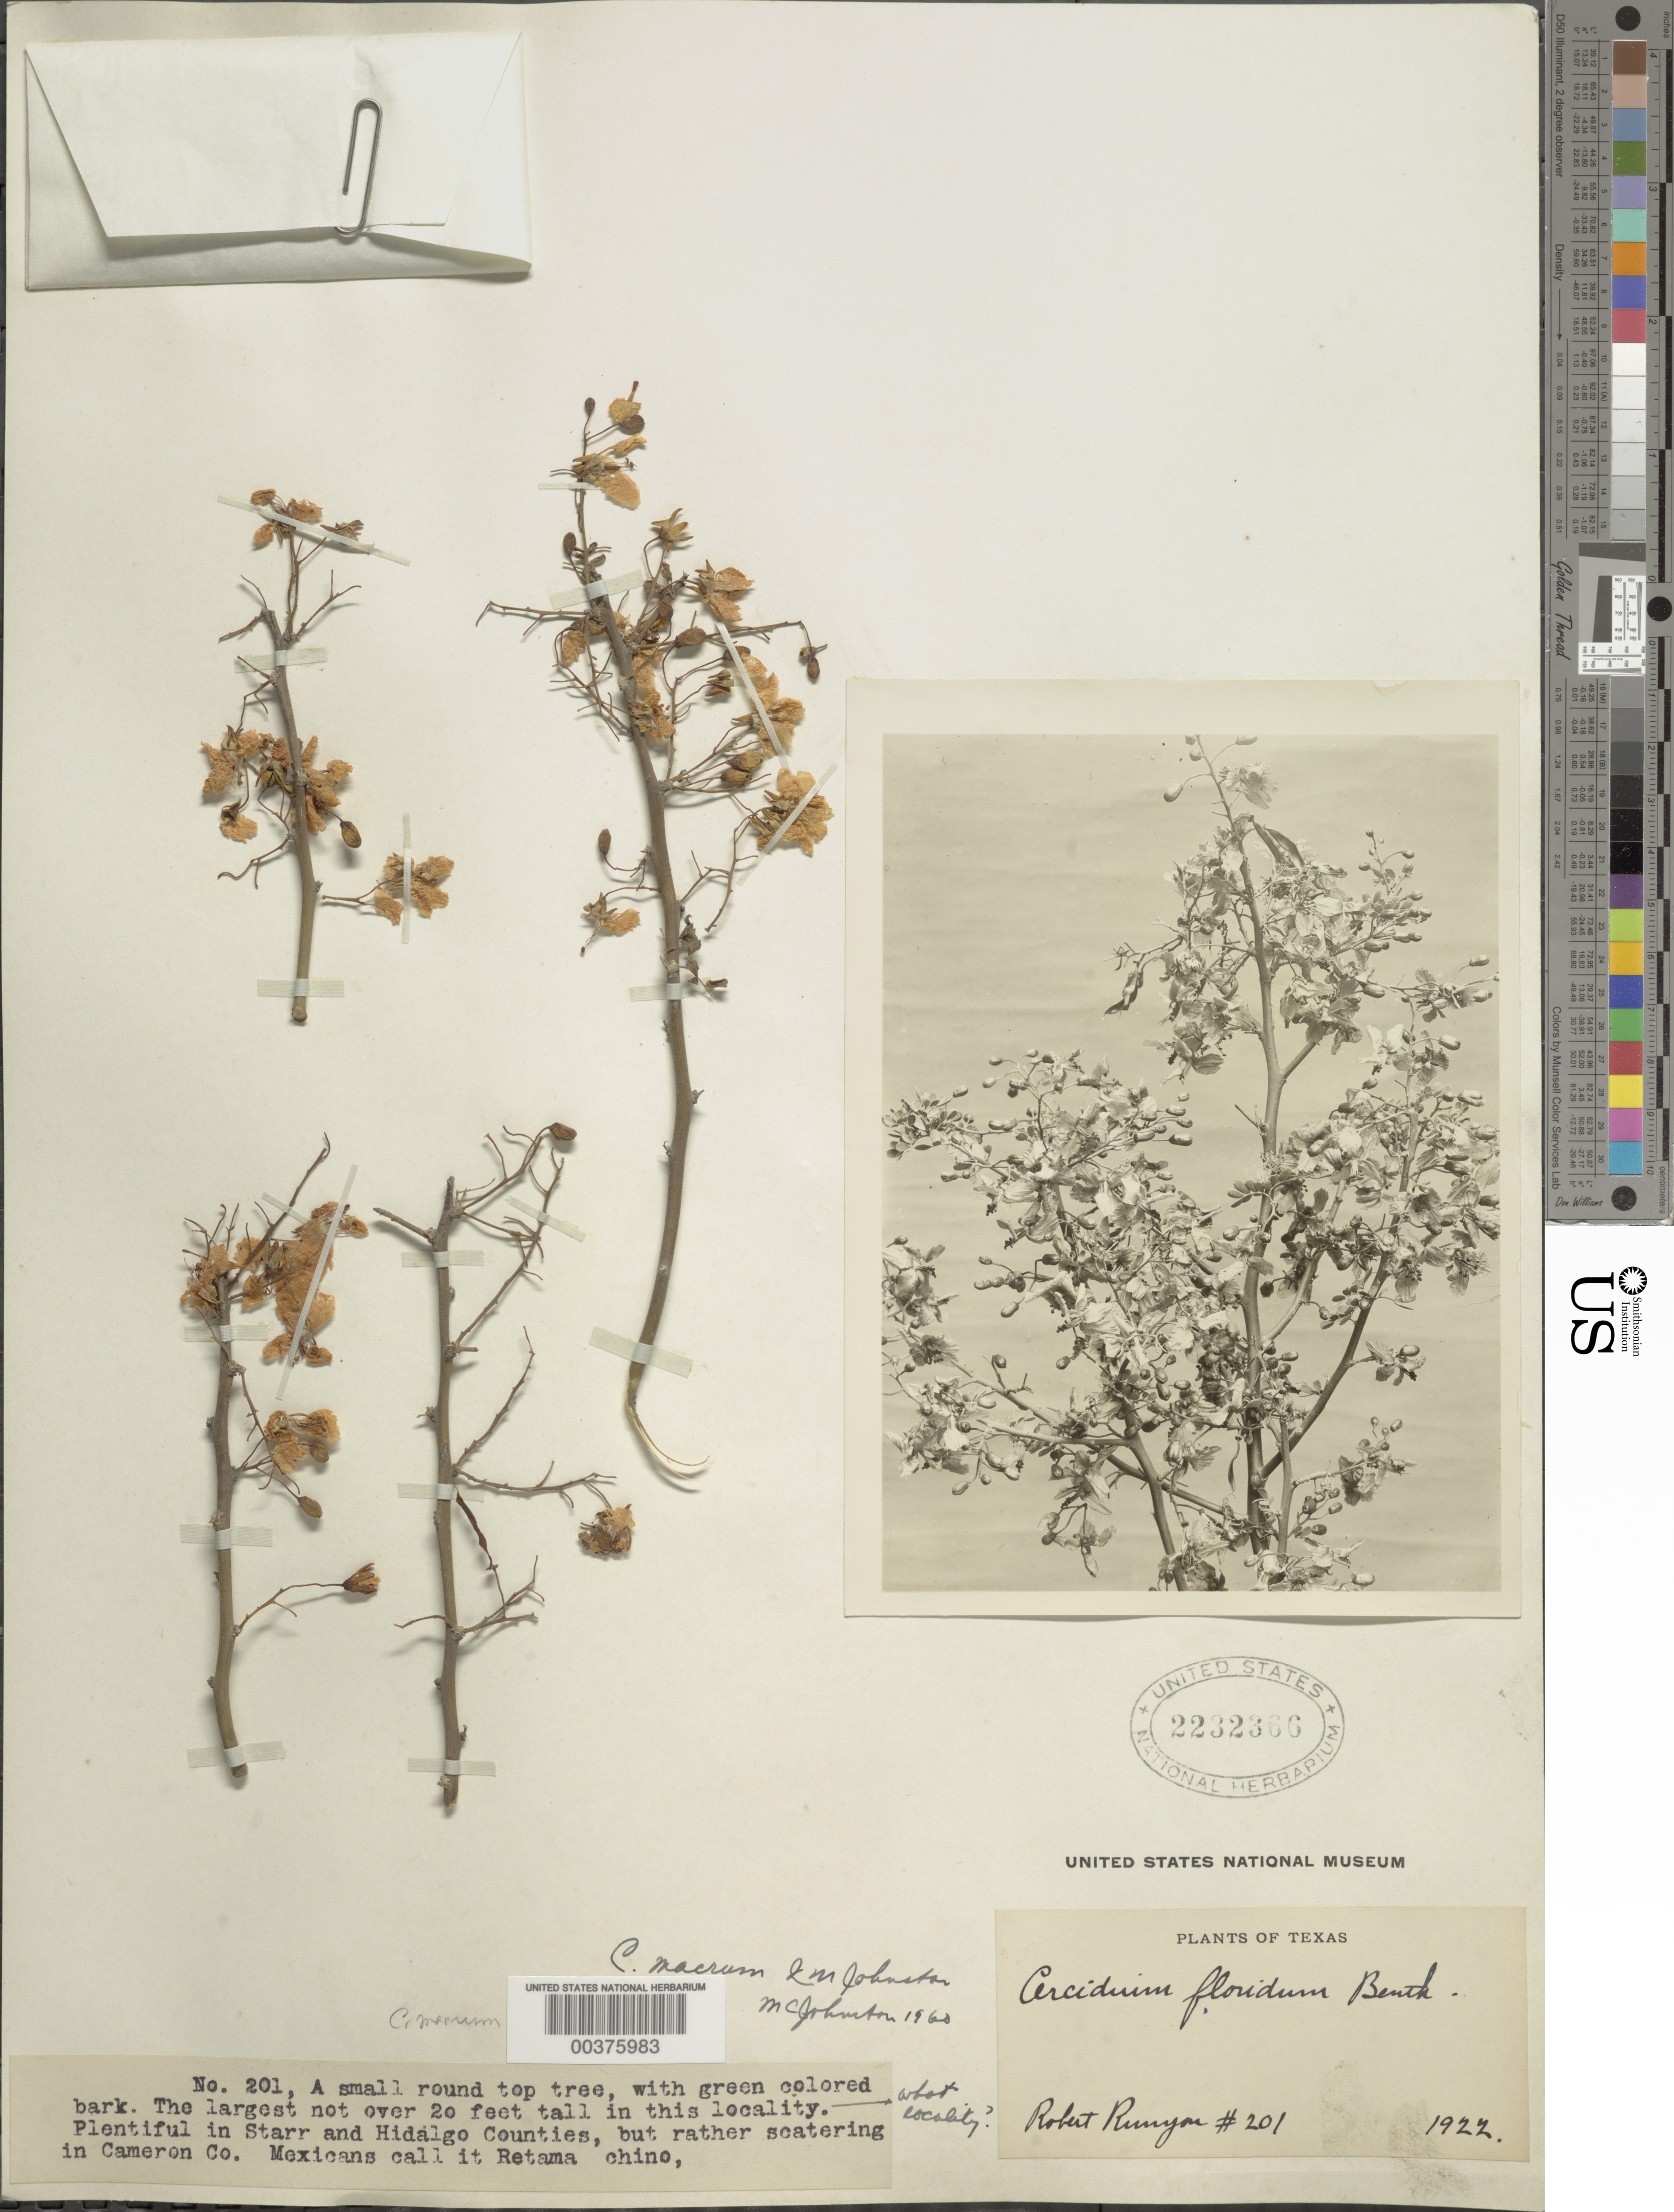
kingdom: Plantae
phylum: Tracheophyta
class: Magnoliopsida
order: Fabales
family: Fabaceae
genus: Parkinsonia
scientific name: Parkinsonia texana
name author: (A. Gray) S. Watson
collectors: R. Runyon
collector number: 201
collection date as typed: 1922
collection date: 1922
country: United States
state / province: Texas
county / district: Cameron / Hidalgo / Starr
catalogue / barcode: US 2232366